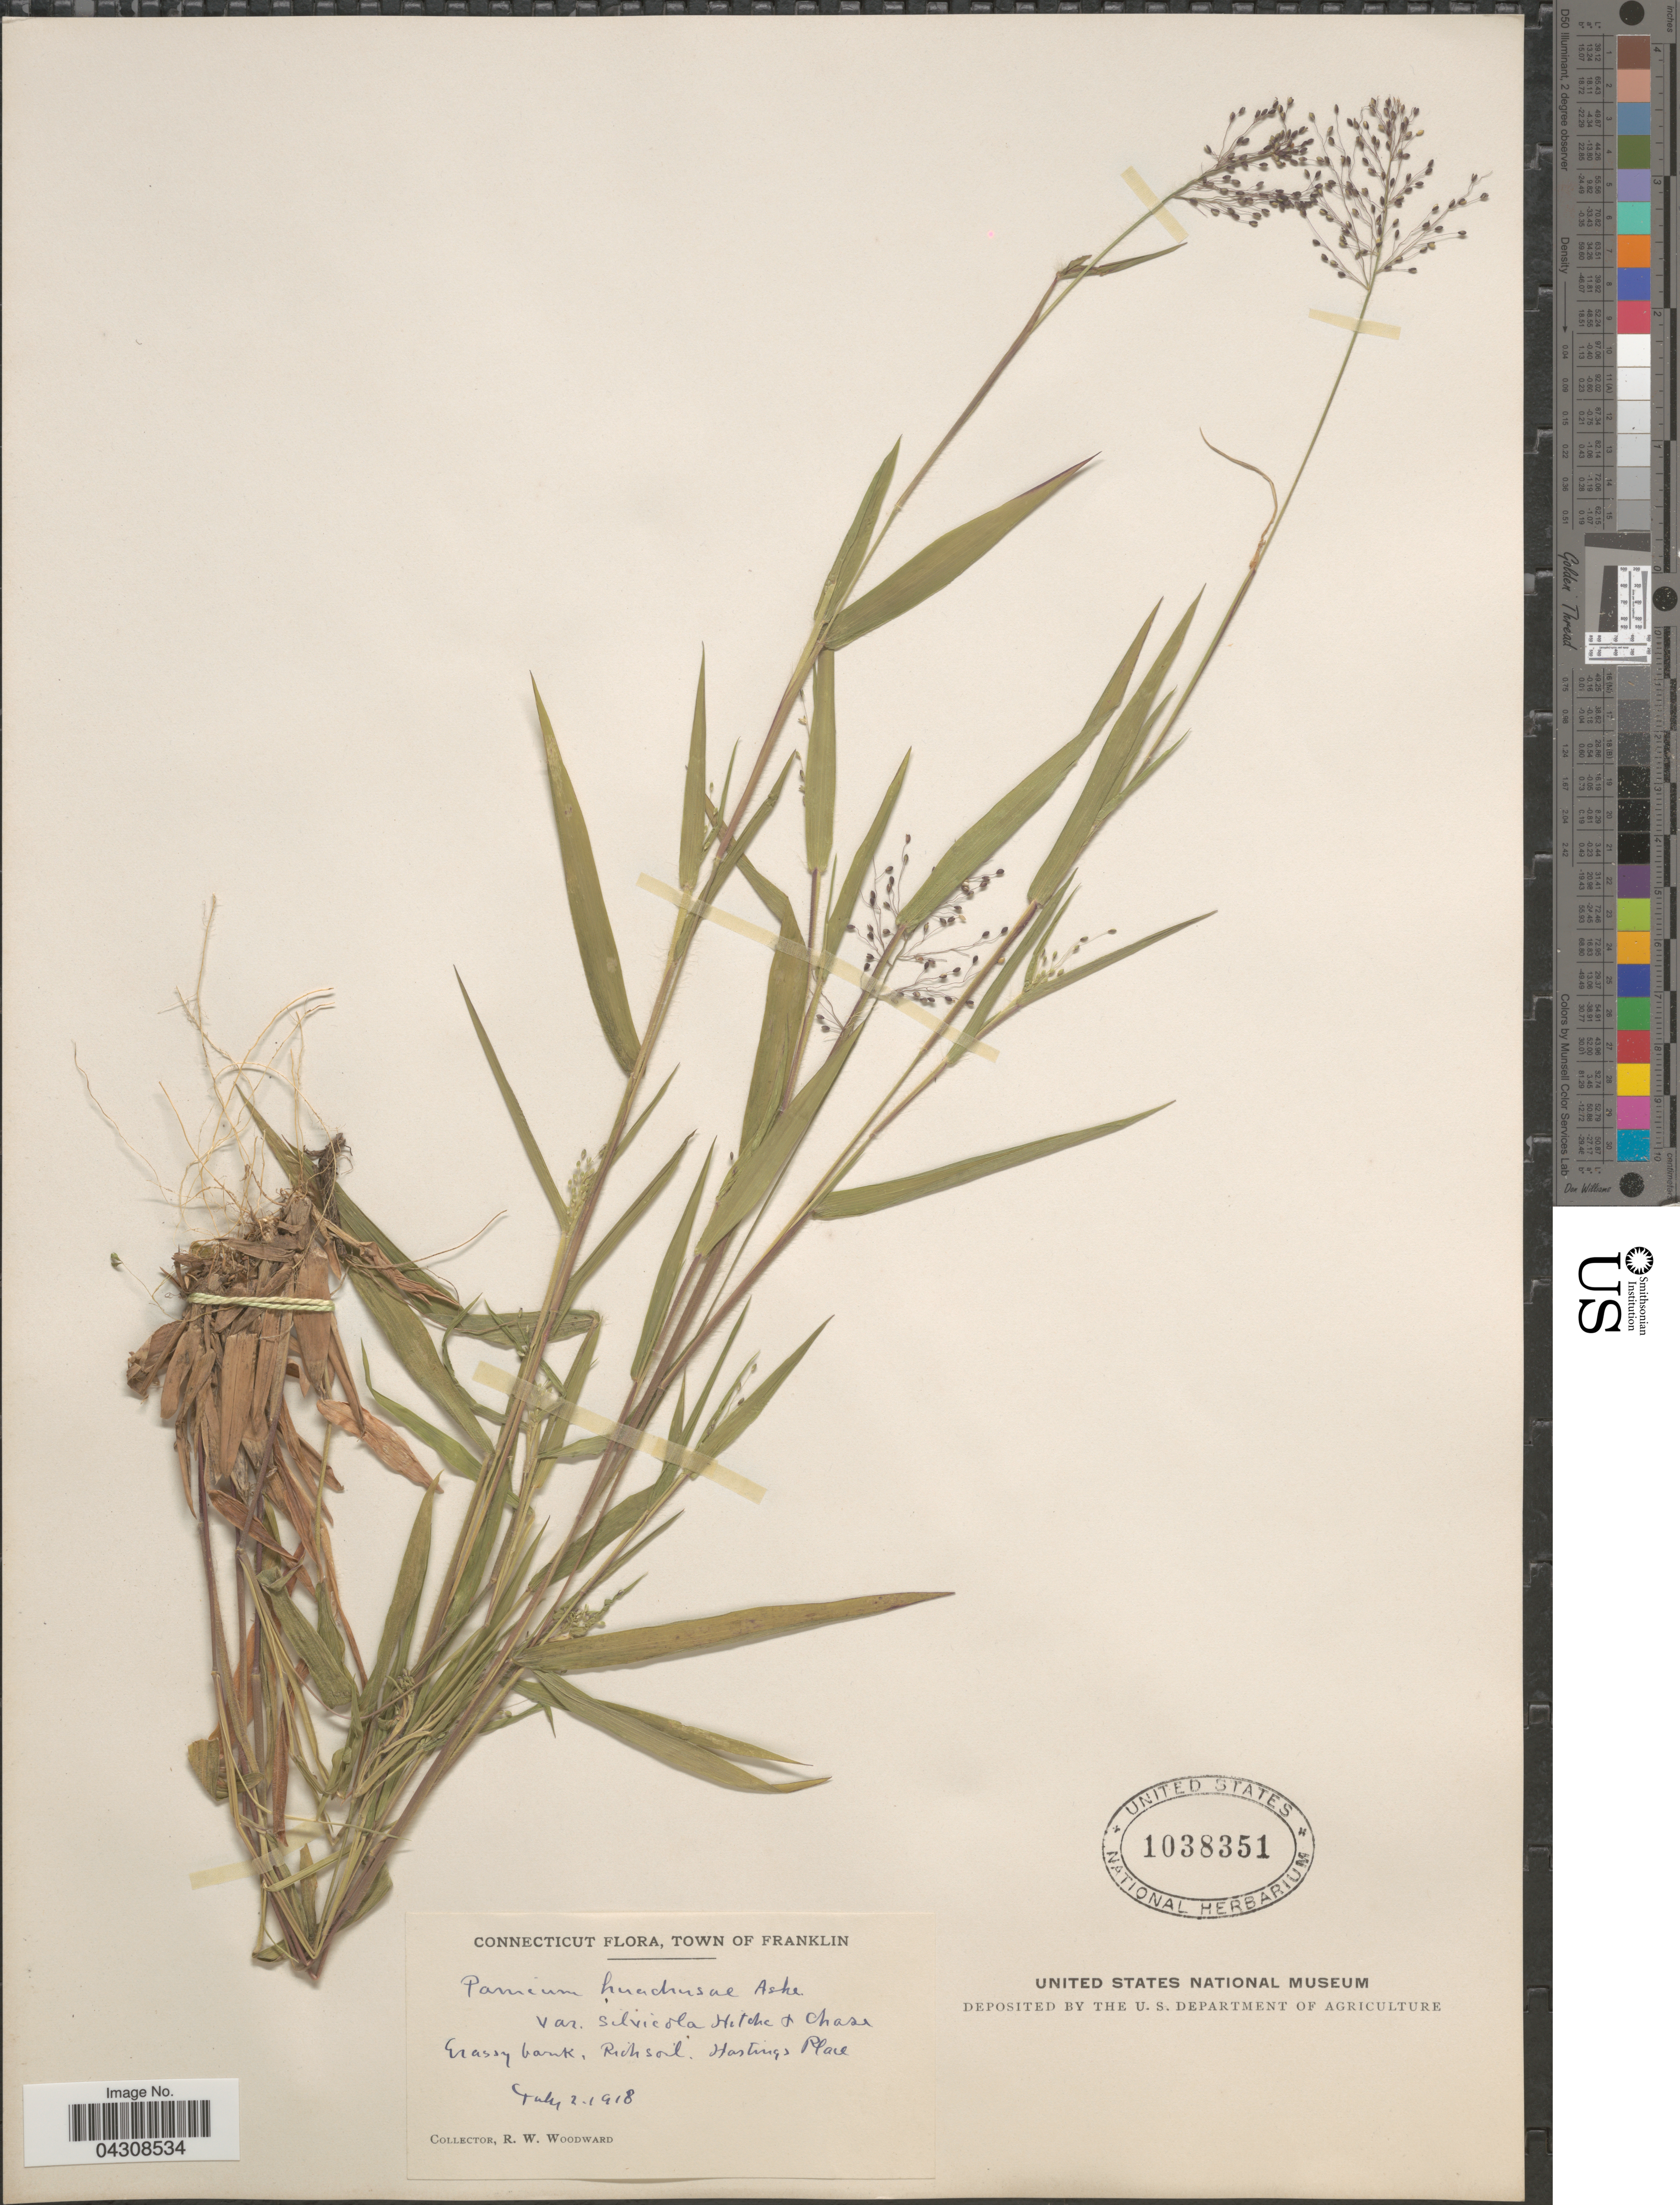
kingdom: Plantae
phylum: Tracheophyta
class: Liliopsida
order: Poales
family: Poaceae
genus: Dichanthelium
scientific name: Dichanthelium acuminatum var. acuminatum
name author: (Sw.) Gould & C.A. Clark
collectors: R. Woodward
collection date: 1918-07-02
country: United States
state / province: Connecticut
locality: Town of Franklin. Grassy bank, Rich soil. Hastings Place.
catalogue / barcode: US 1038351